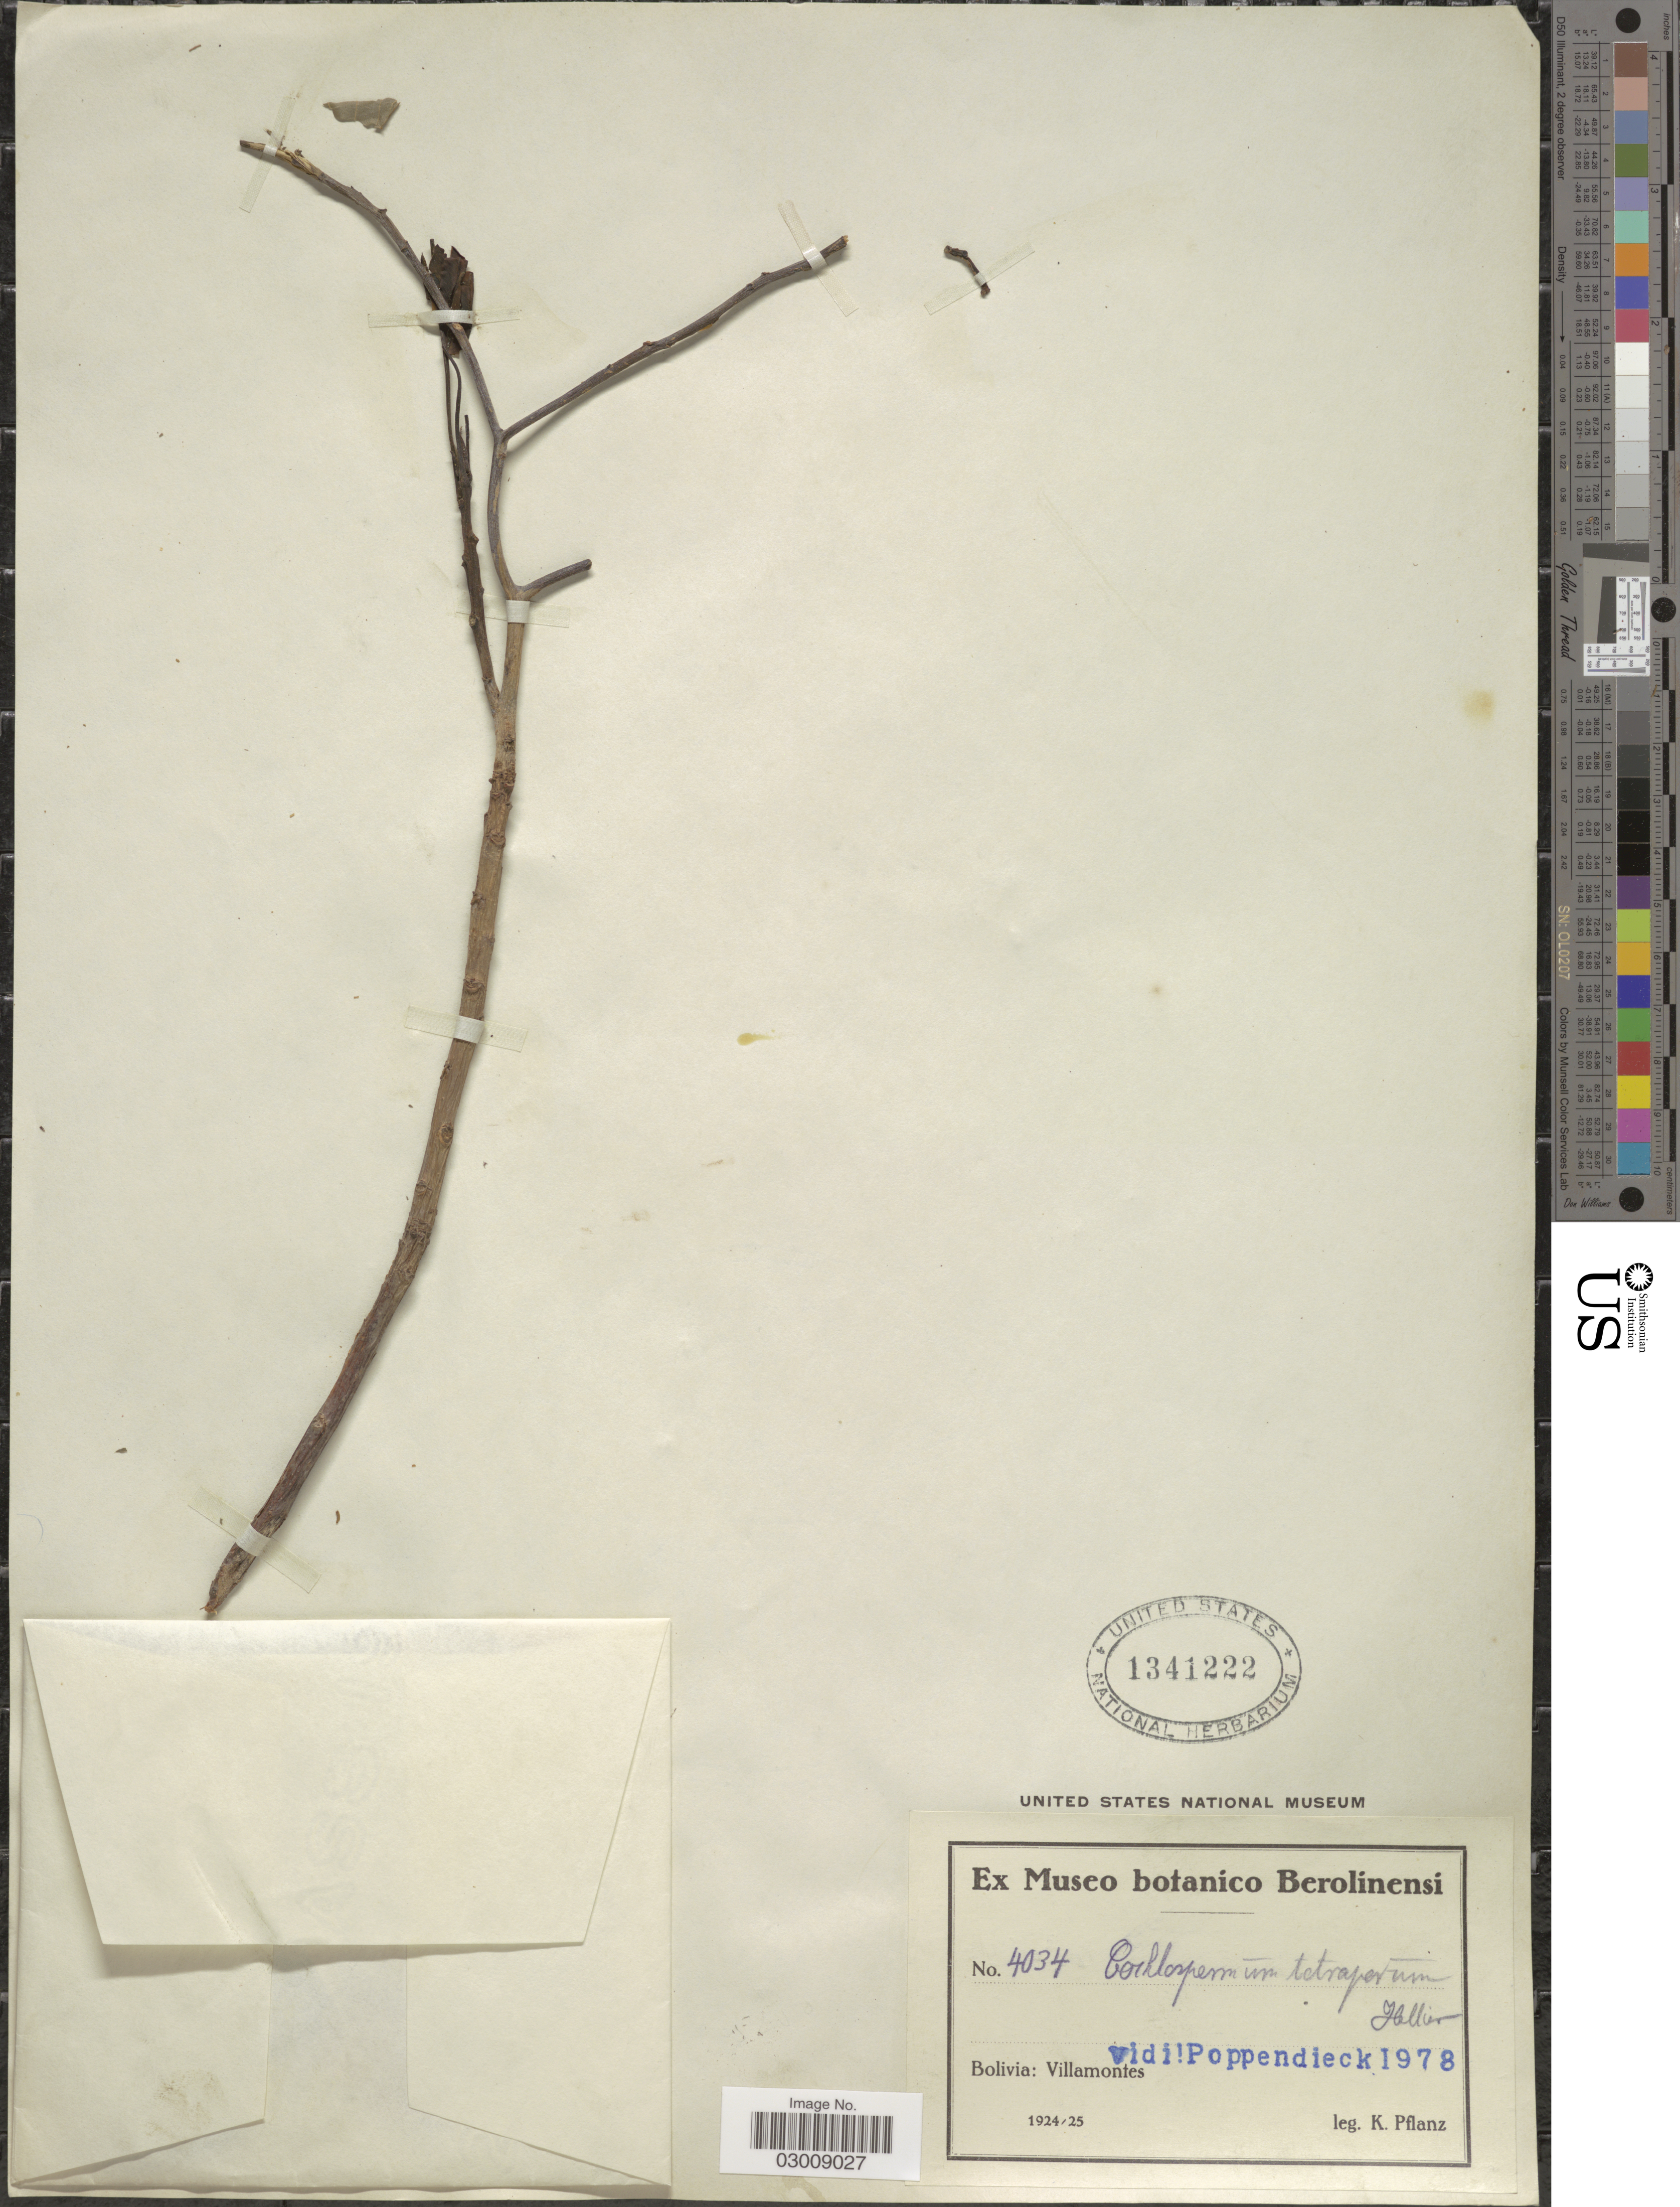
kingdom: Plantae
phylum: Tracheophyta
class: Magnoliopsida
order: Malvales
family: Cochlospermaceae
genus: Cochlospermum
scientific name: Cochlospermum tetraporum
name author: Hallier f.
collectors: K. Pflanz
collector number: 4034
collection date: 1924/1925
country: Bolivia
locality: Villamontes.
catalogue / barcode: US 1341222